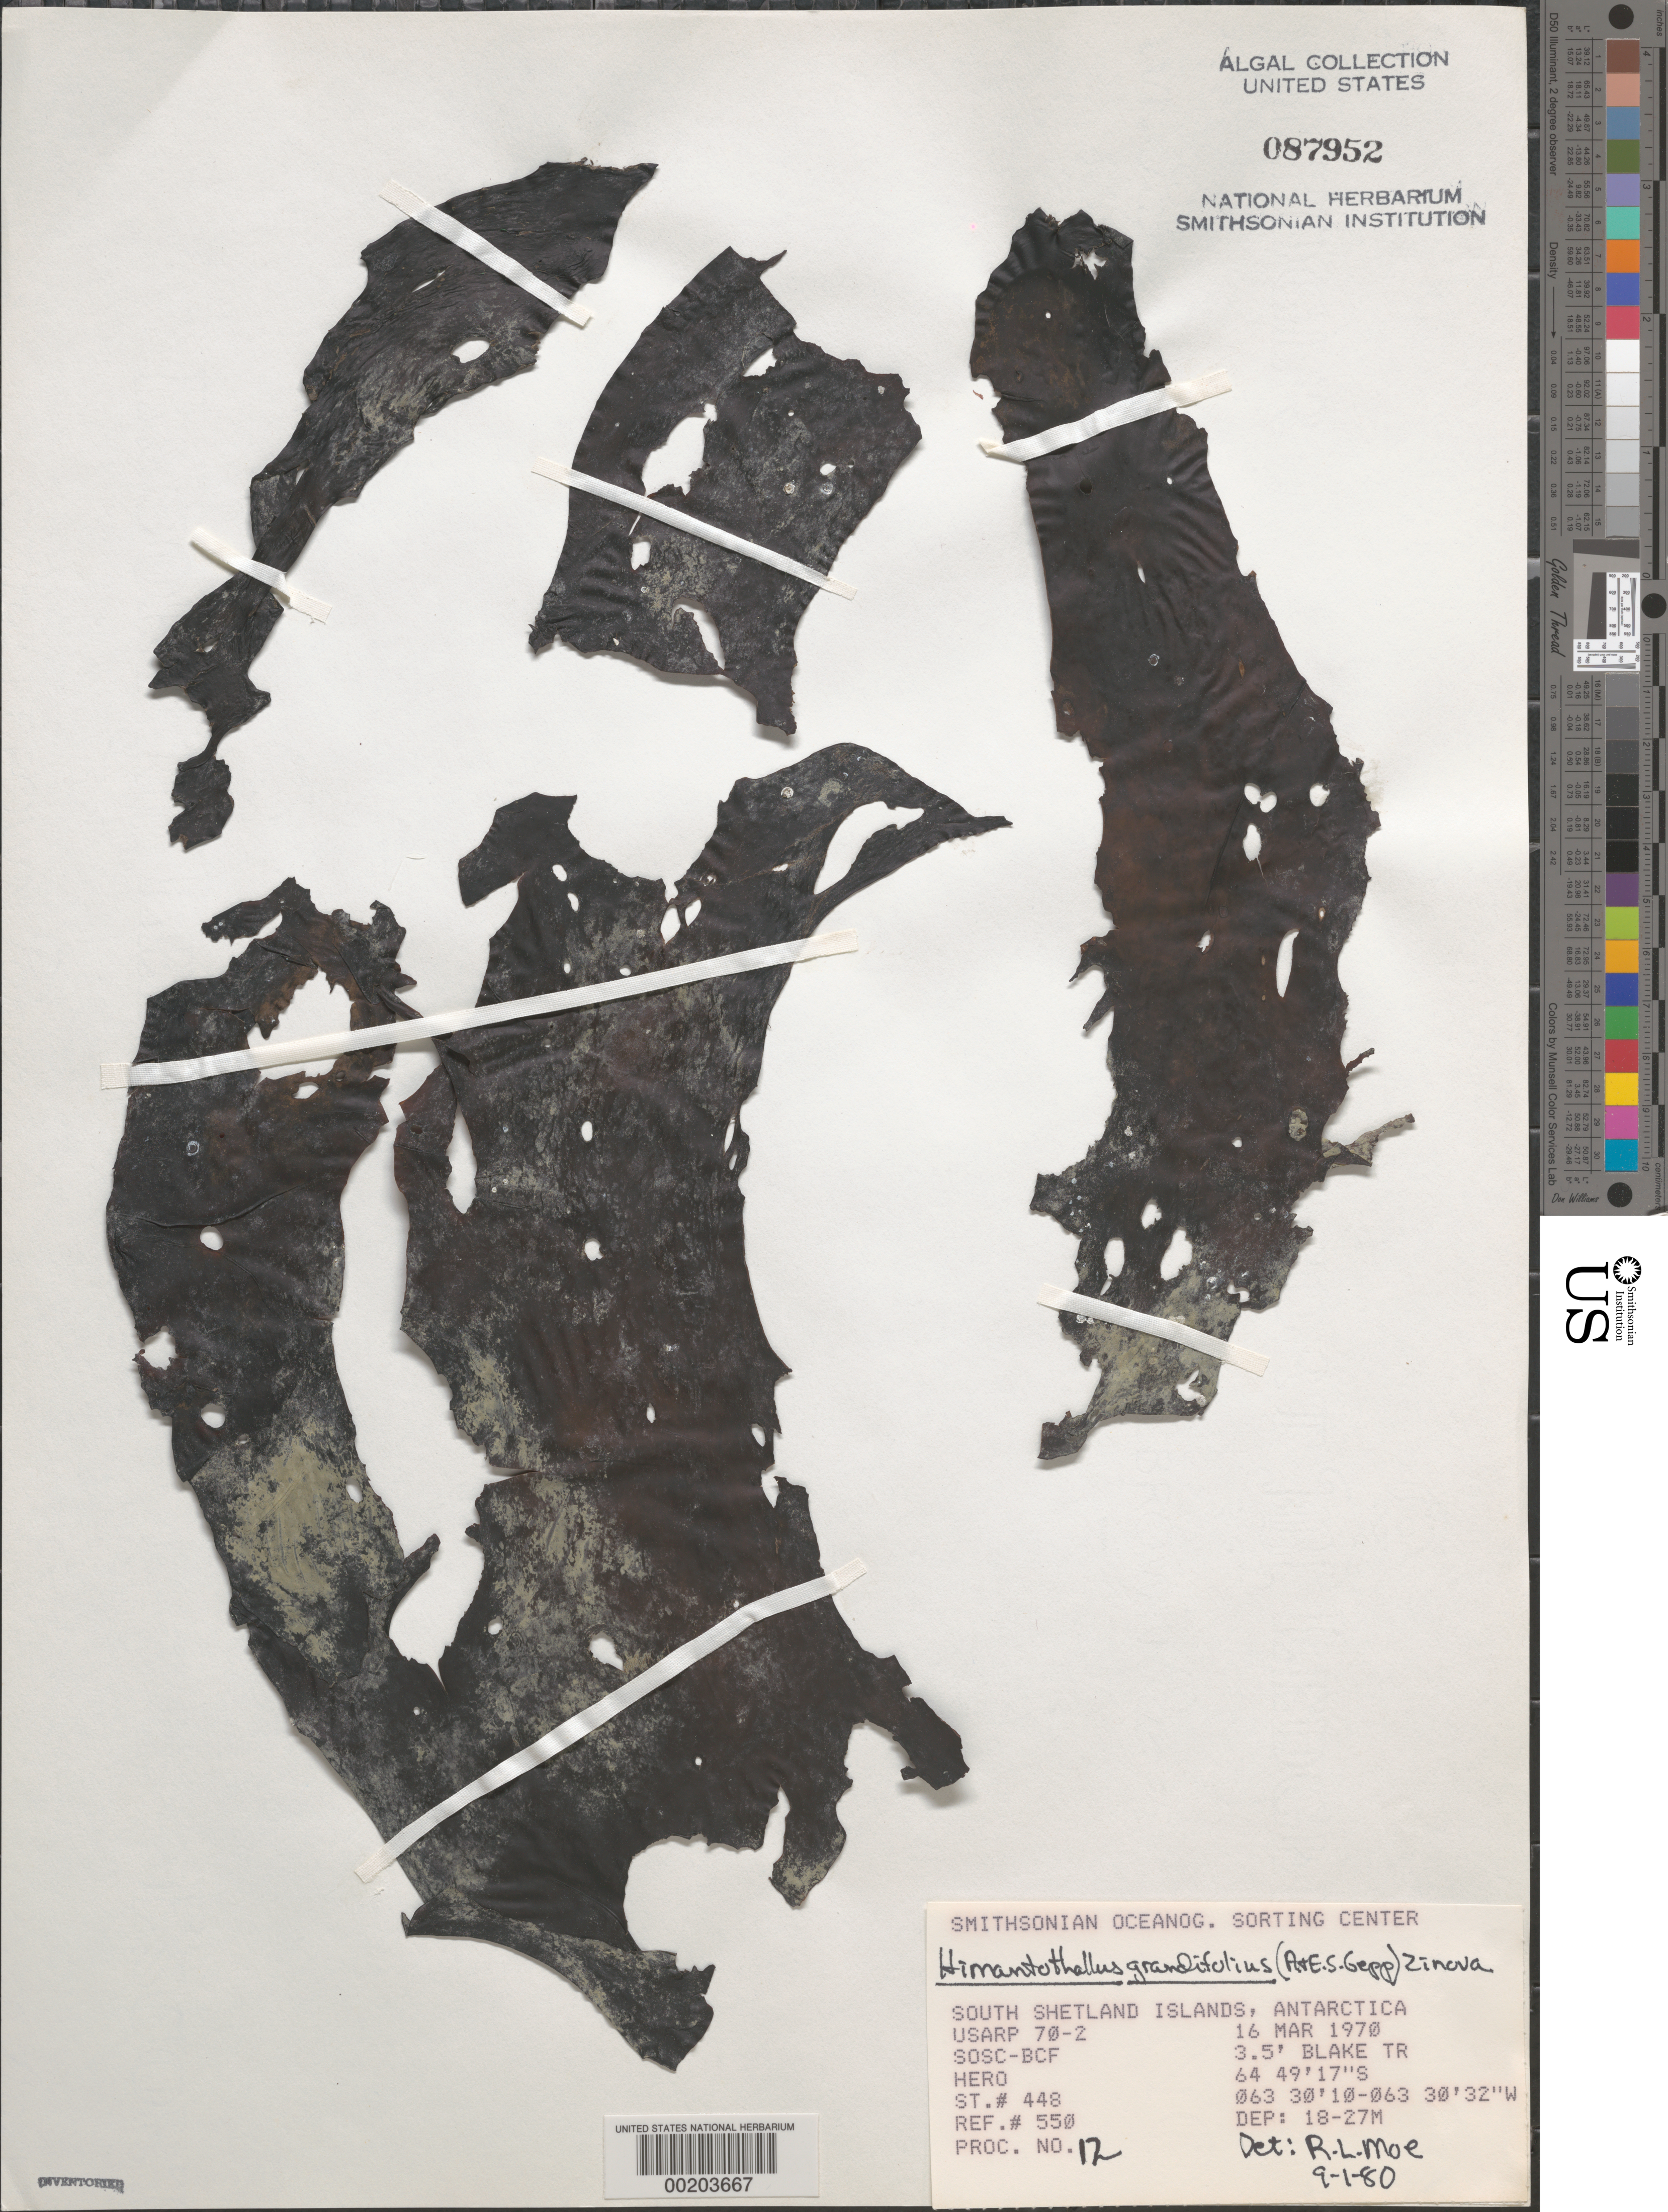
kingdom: Chromista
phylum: Ochrophyta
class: Phaeophyceae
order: Desmarestiales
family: Desmarestiaceae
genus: Himantothallus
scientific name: Himantothallus grandifolius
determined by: Moe, R. L.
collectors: SOSC-BCF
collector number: Station 448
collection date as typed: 16 Mar 1970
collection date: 1970-03-16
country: Antarctica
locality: Antarctic Peninsula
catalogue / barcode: US 87952